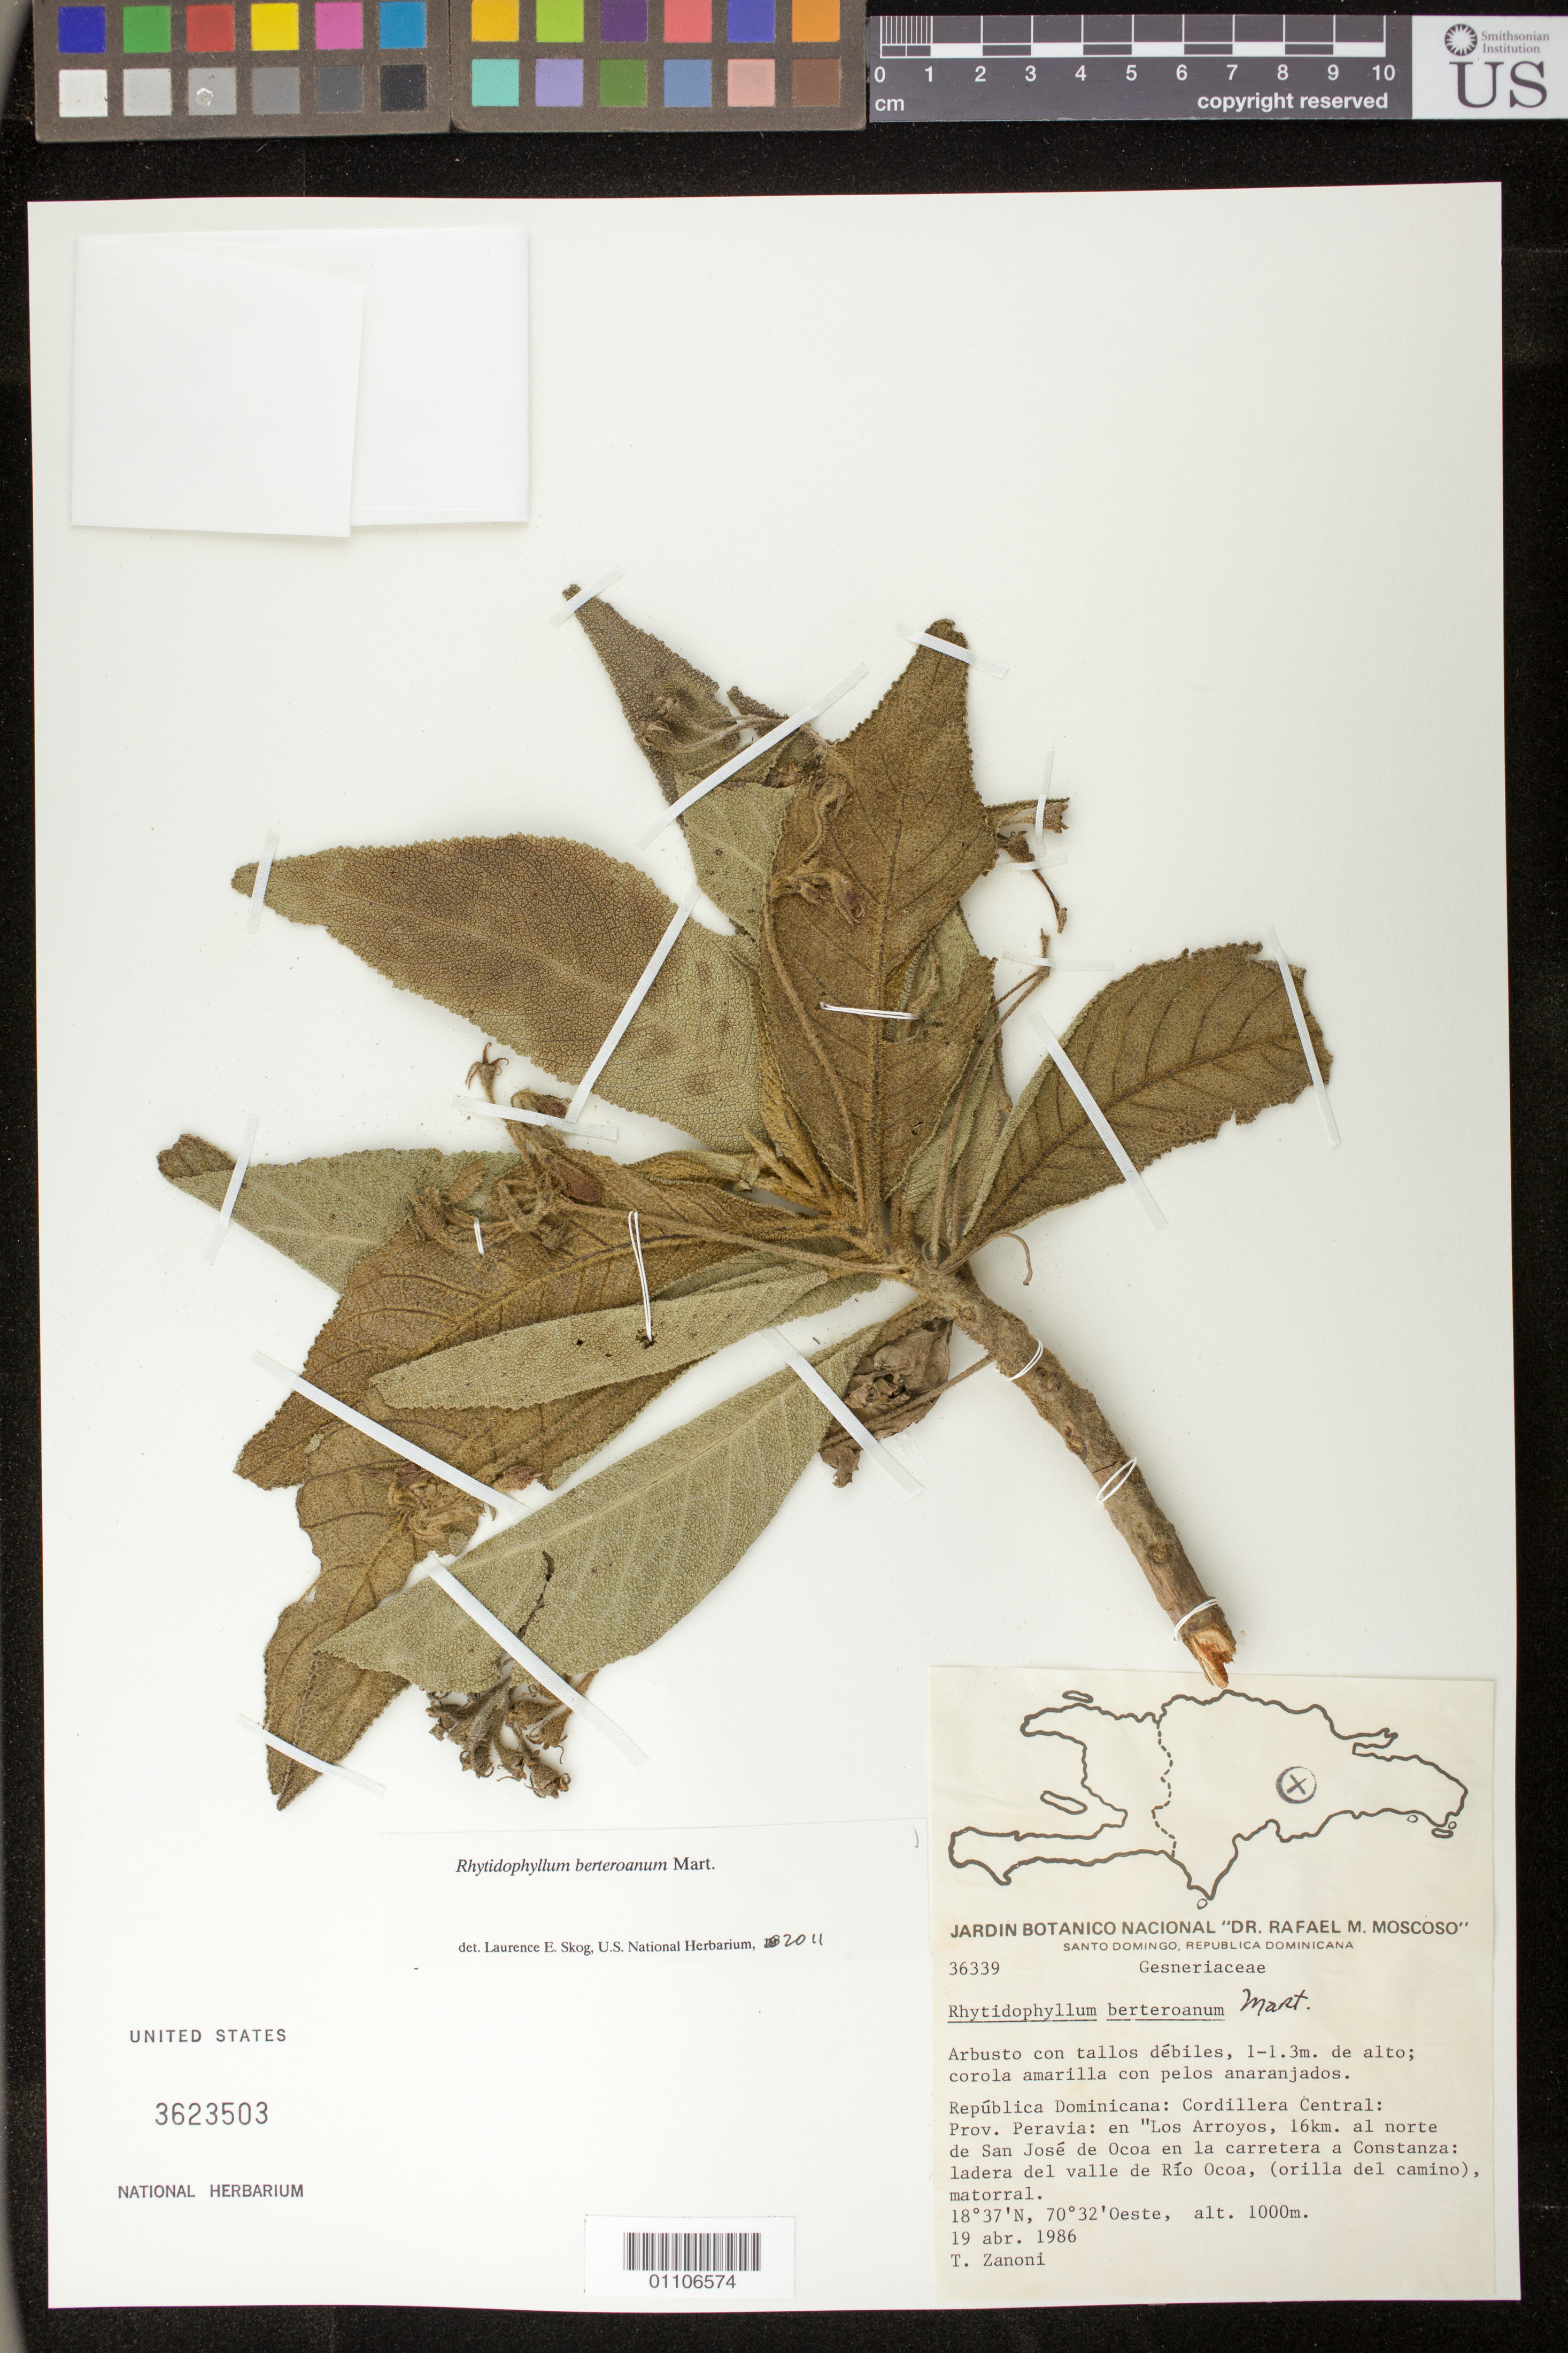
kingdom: Plantae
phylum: Tracheophyta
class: Magnoliopsida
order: Lamiales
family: Gesneriaceae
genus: Rhytidophyllum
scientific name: Rhytidophyllum berteroanum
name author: Mart.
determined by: Skog, Laurence E.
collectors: T. A. Zanoni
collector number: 36339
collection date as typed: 19 Apr 1986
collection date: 1986-04-19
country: Dominican Republic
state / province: Peravia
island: Hispaniola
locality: Cordillera Central: Prov. Peravia: en "Los Arroyos", 16 km al norte de San José de Ocoa en la carretera a Constanza: ladera del valle de Río Ocoa j(orilla del camino), matorral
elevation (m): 1000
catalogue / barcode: US 3623503